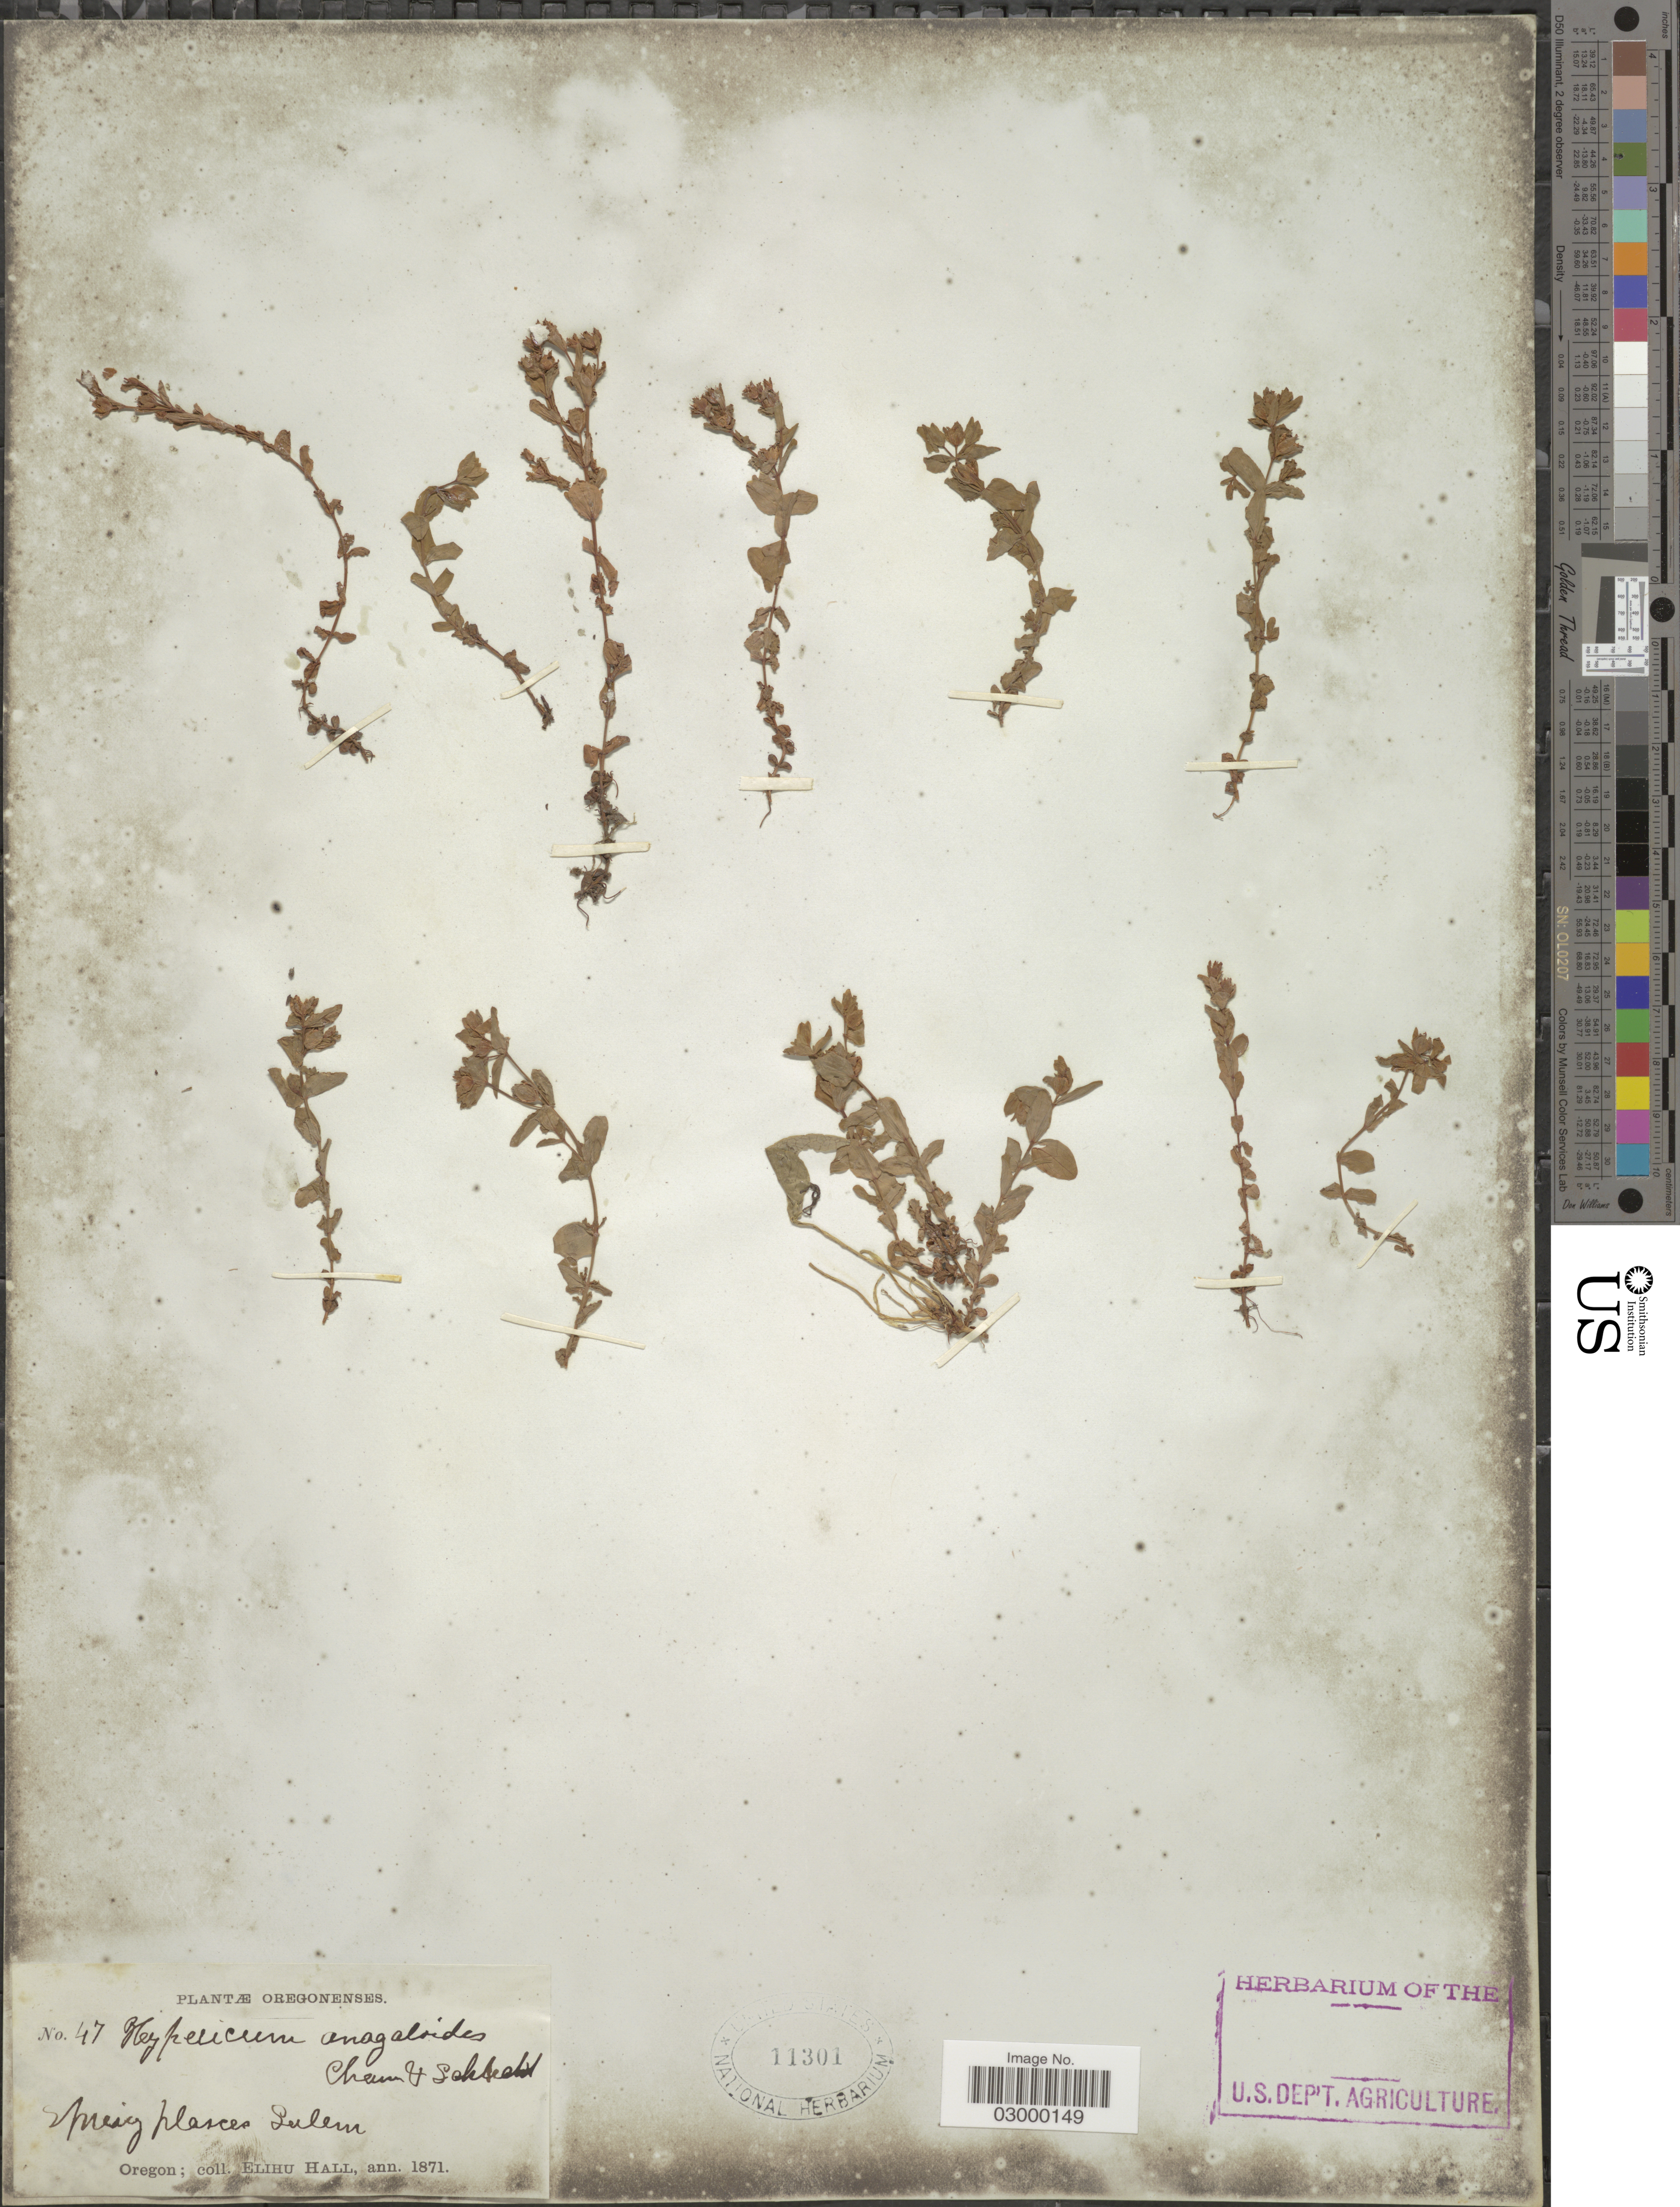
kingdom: Plantae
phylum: Tracheophyta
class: Magnoliopsida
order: Malpighiales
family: Hypericaceae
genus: Hypericum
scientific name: Hypericum anagalloides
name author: Cham. & Schltdl.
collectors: E. Hall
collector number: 47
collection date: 1871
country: United States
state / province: Oregon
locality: Spring plasces Gulem.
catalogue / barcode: US 11301